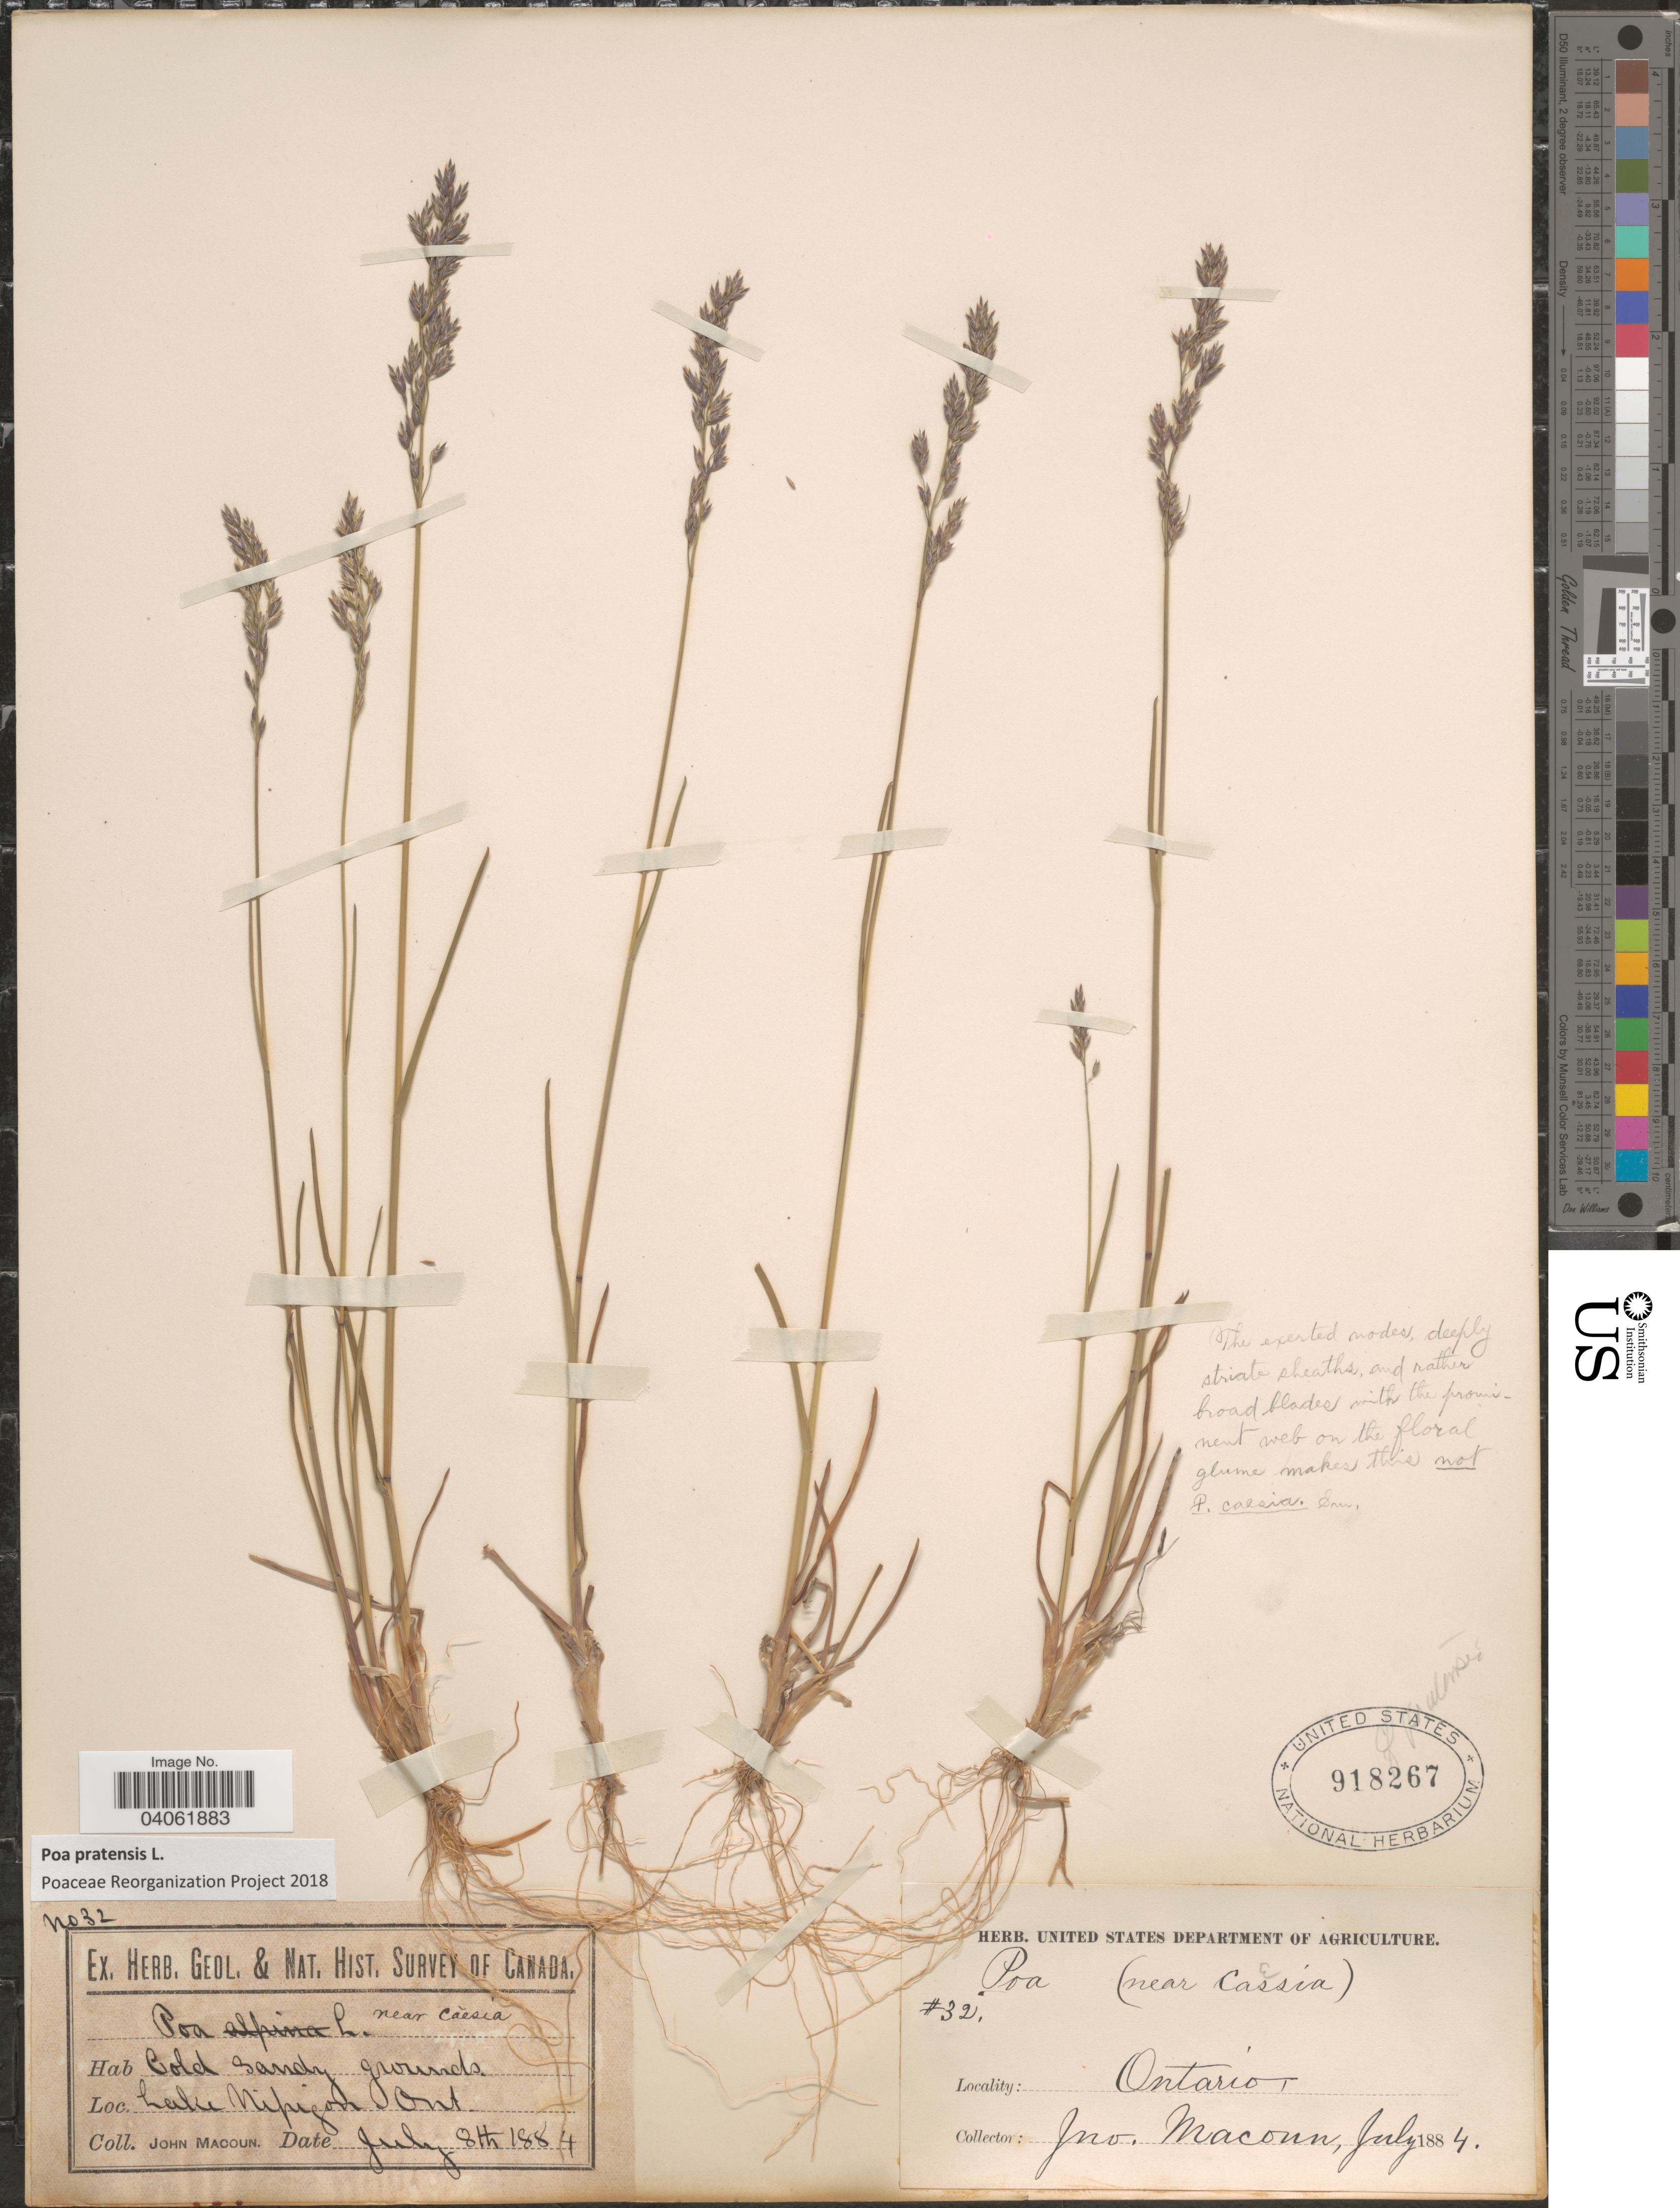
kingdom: Plantae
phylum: Tracheophyta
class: Liliopsida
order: Poales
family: Poaceae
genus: Poa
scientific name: Poa pratensis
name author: L.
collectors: J. Macoun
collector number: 32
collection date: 1884-07-08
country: Canada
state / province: Ontario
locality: Lake Nipigon.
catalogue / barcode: US 918267